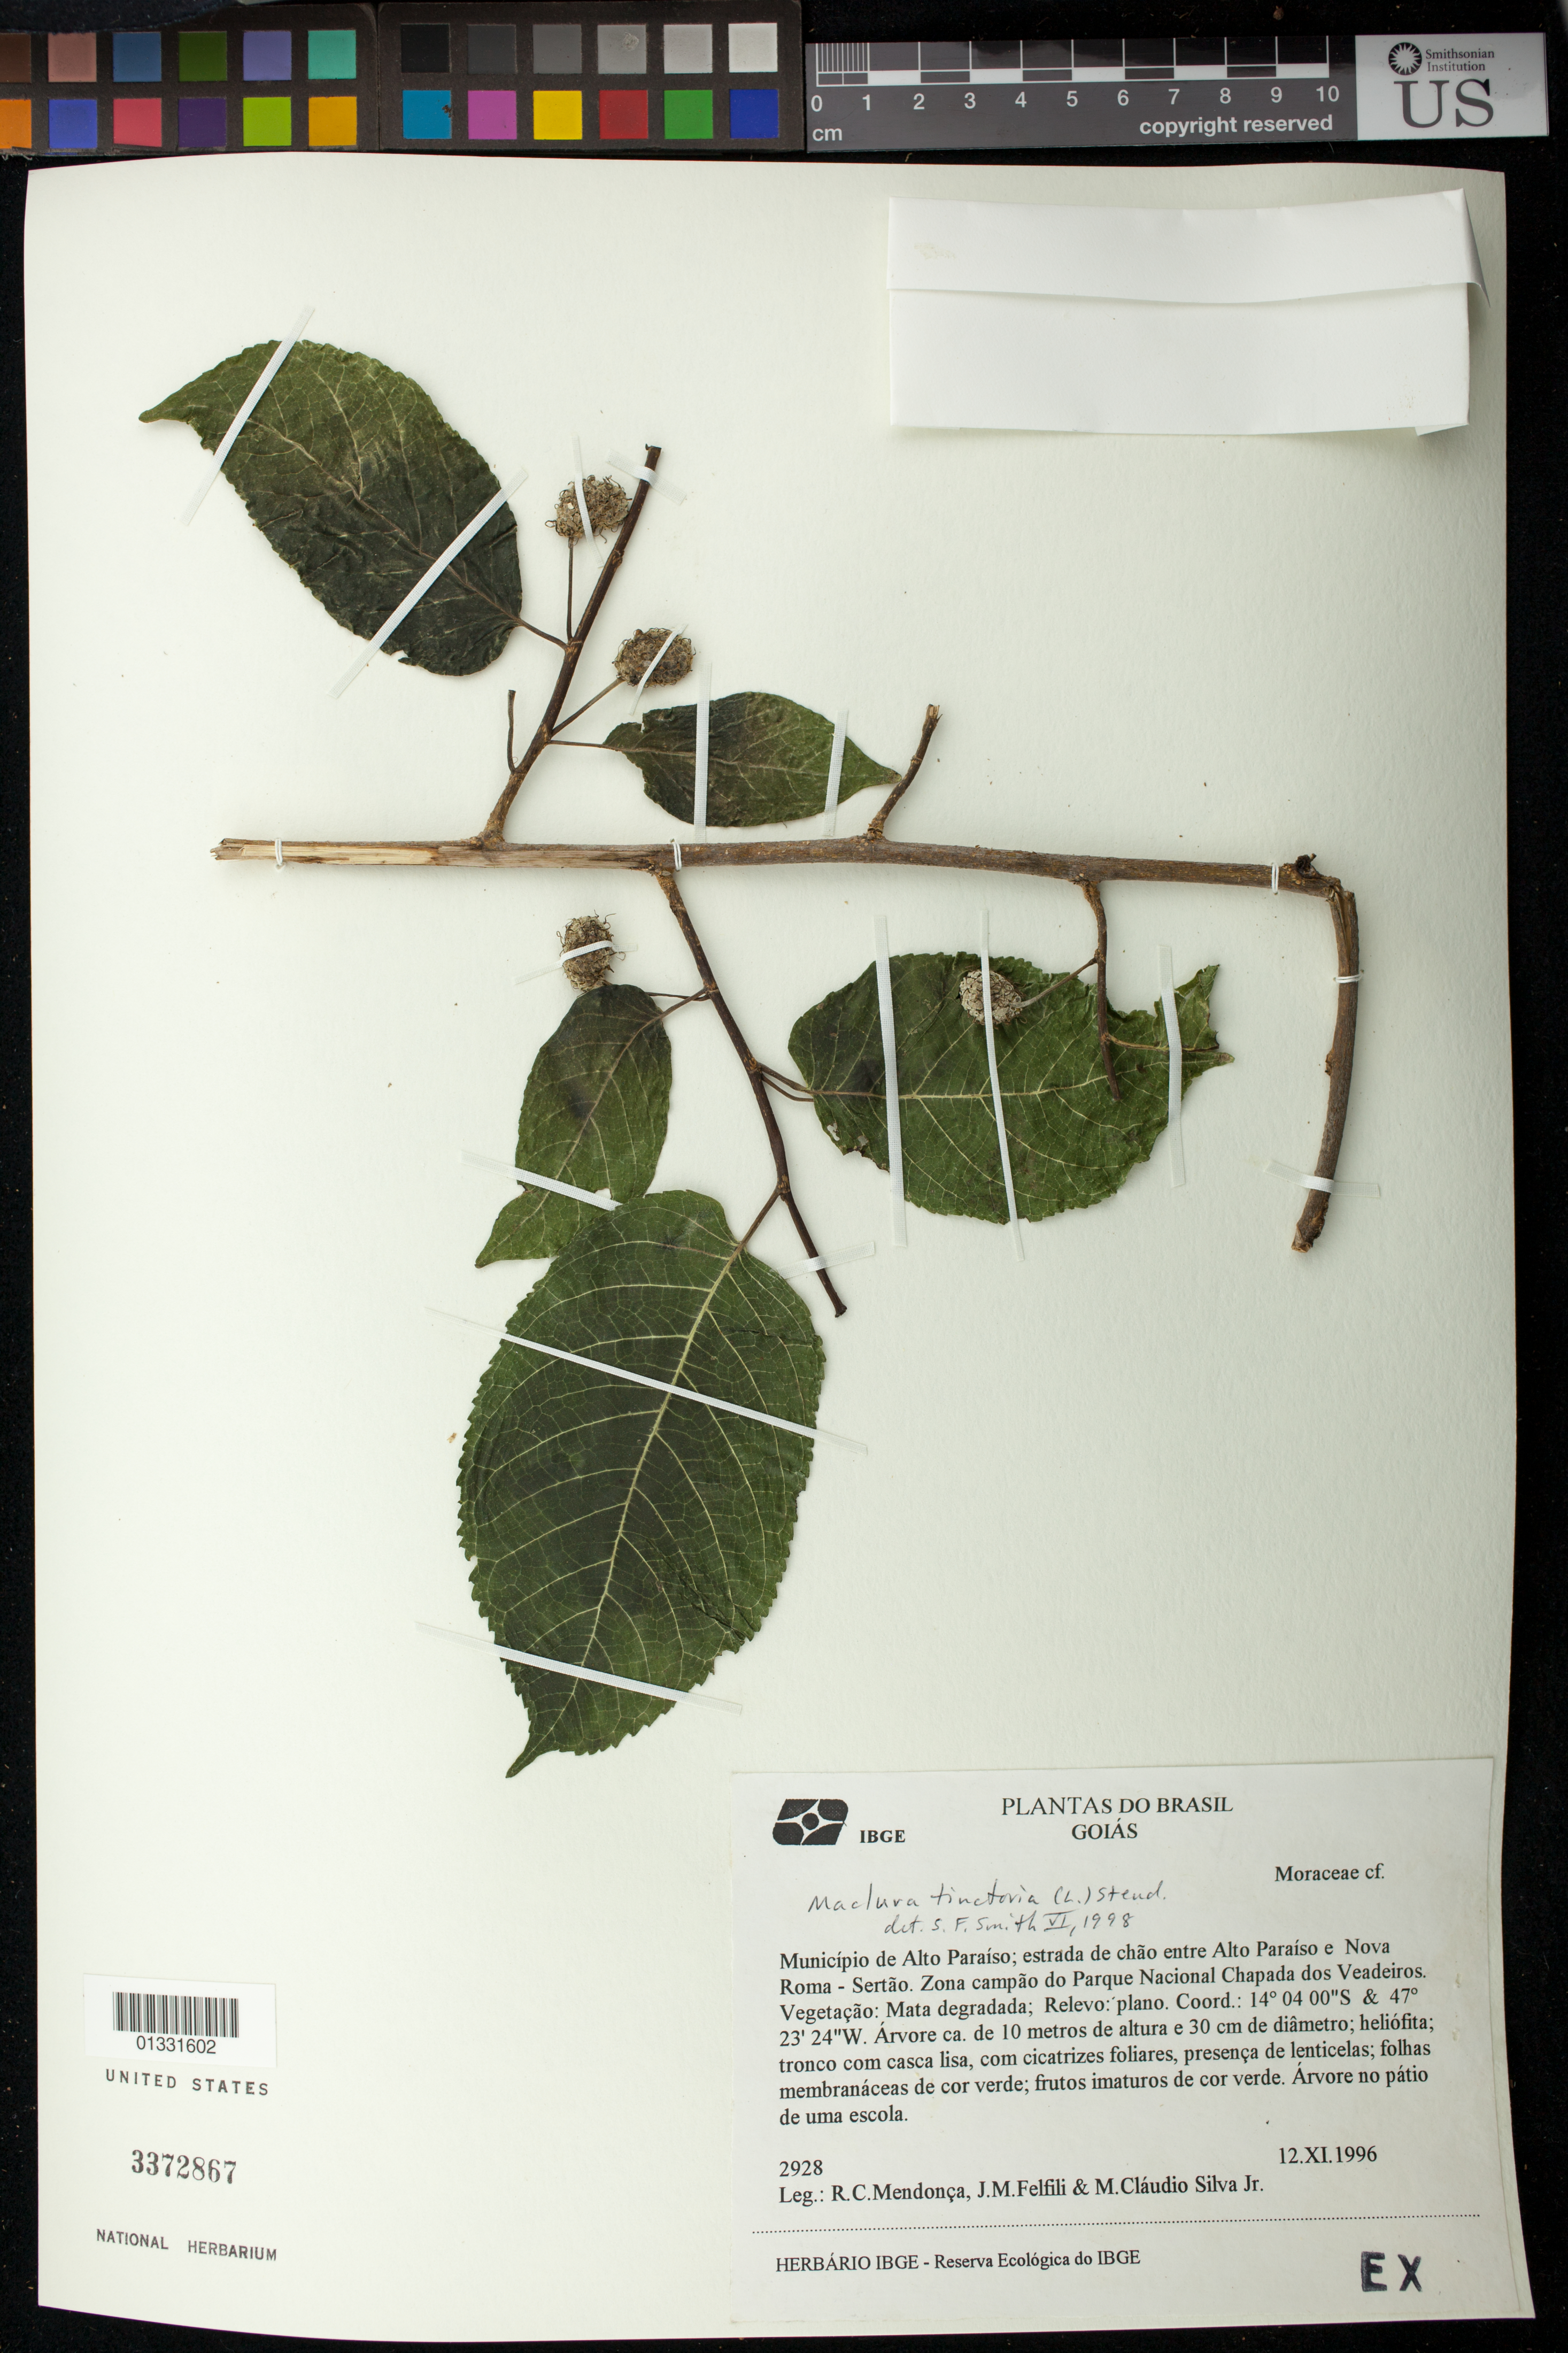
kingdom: Plantae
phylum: Tracheophyta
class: Magnoliopsida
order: Rosales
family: Moraceae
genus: Maclura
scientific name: Maclura tinctoria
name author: (L.) D. Don ex Steud.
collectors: R. C. Mendonça, J. M. Felfili & M. C. Silva Jr.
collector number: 2928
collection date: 1996-11-12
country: Brazil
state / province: Goiás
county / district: Alto Paraíso de Goiás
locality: Estrada de chão entre Alto Paraíso e Nova Roma- Sertão. Zona campão do Parque Nacional Chapada dos Veadeiros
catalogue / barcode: US 3372867